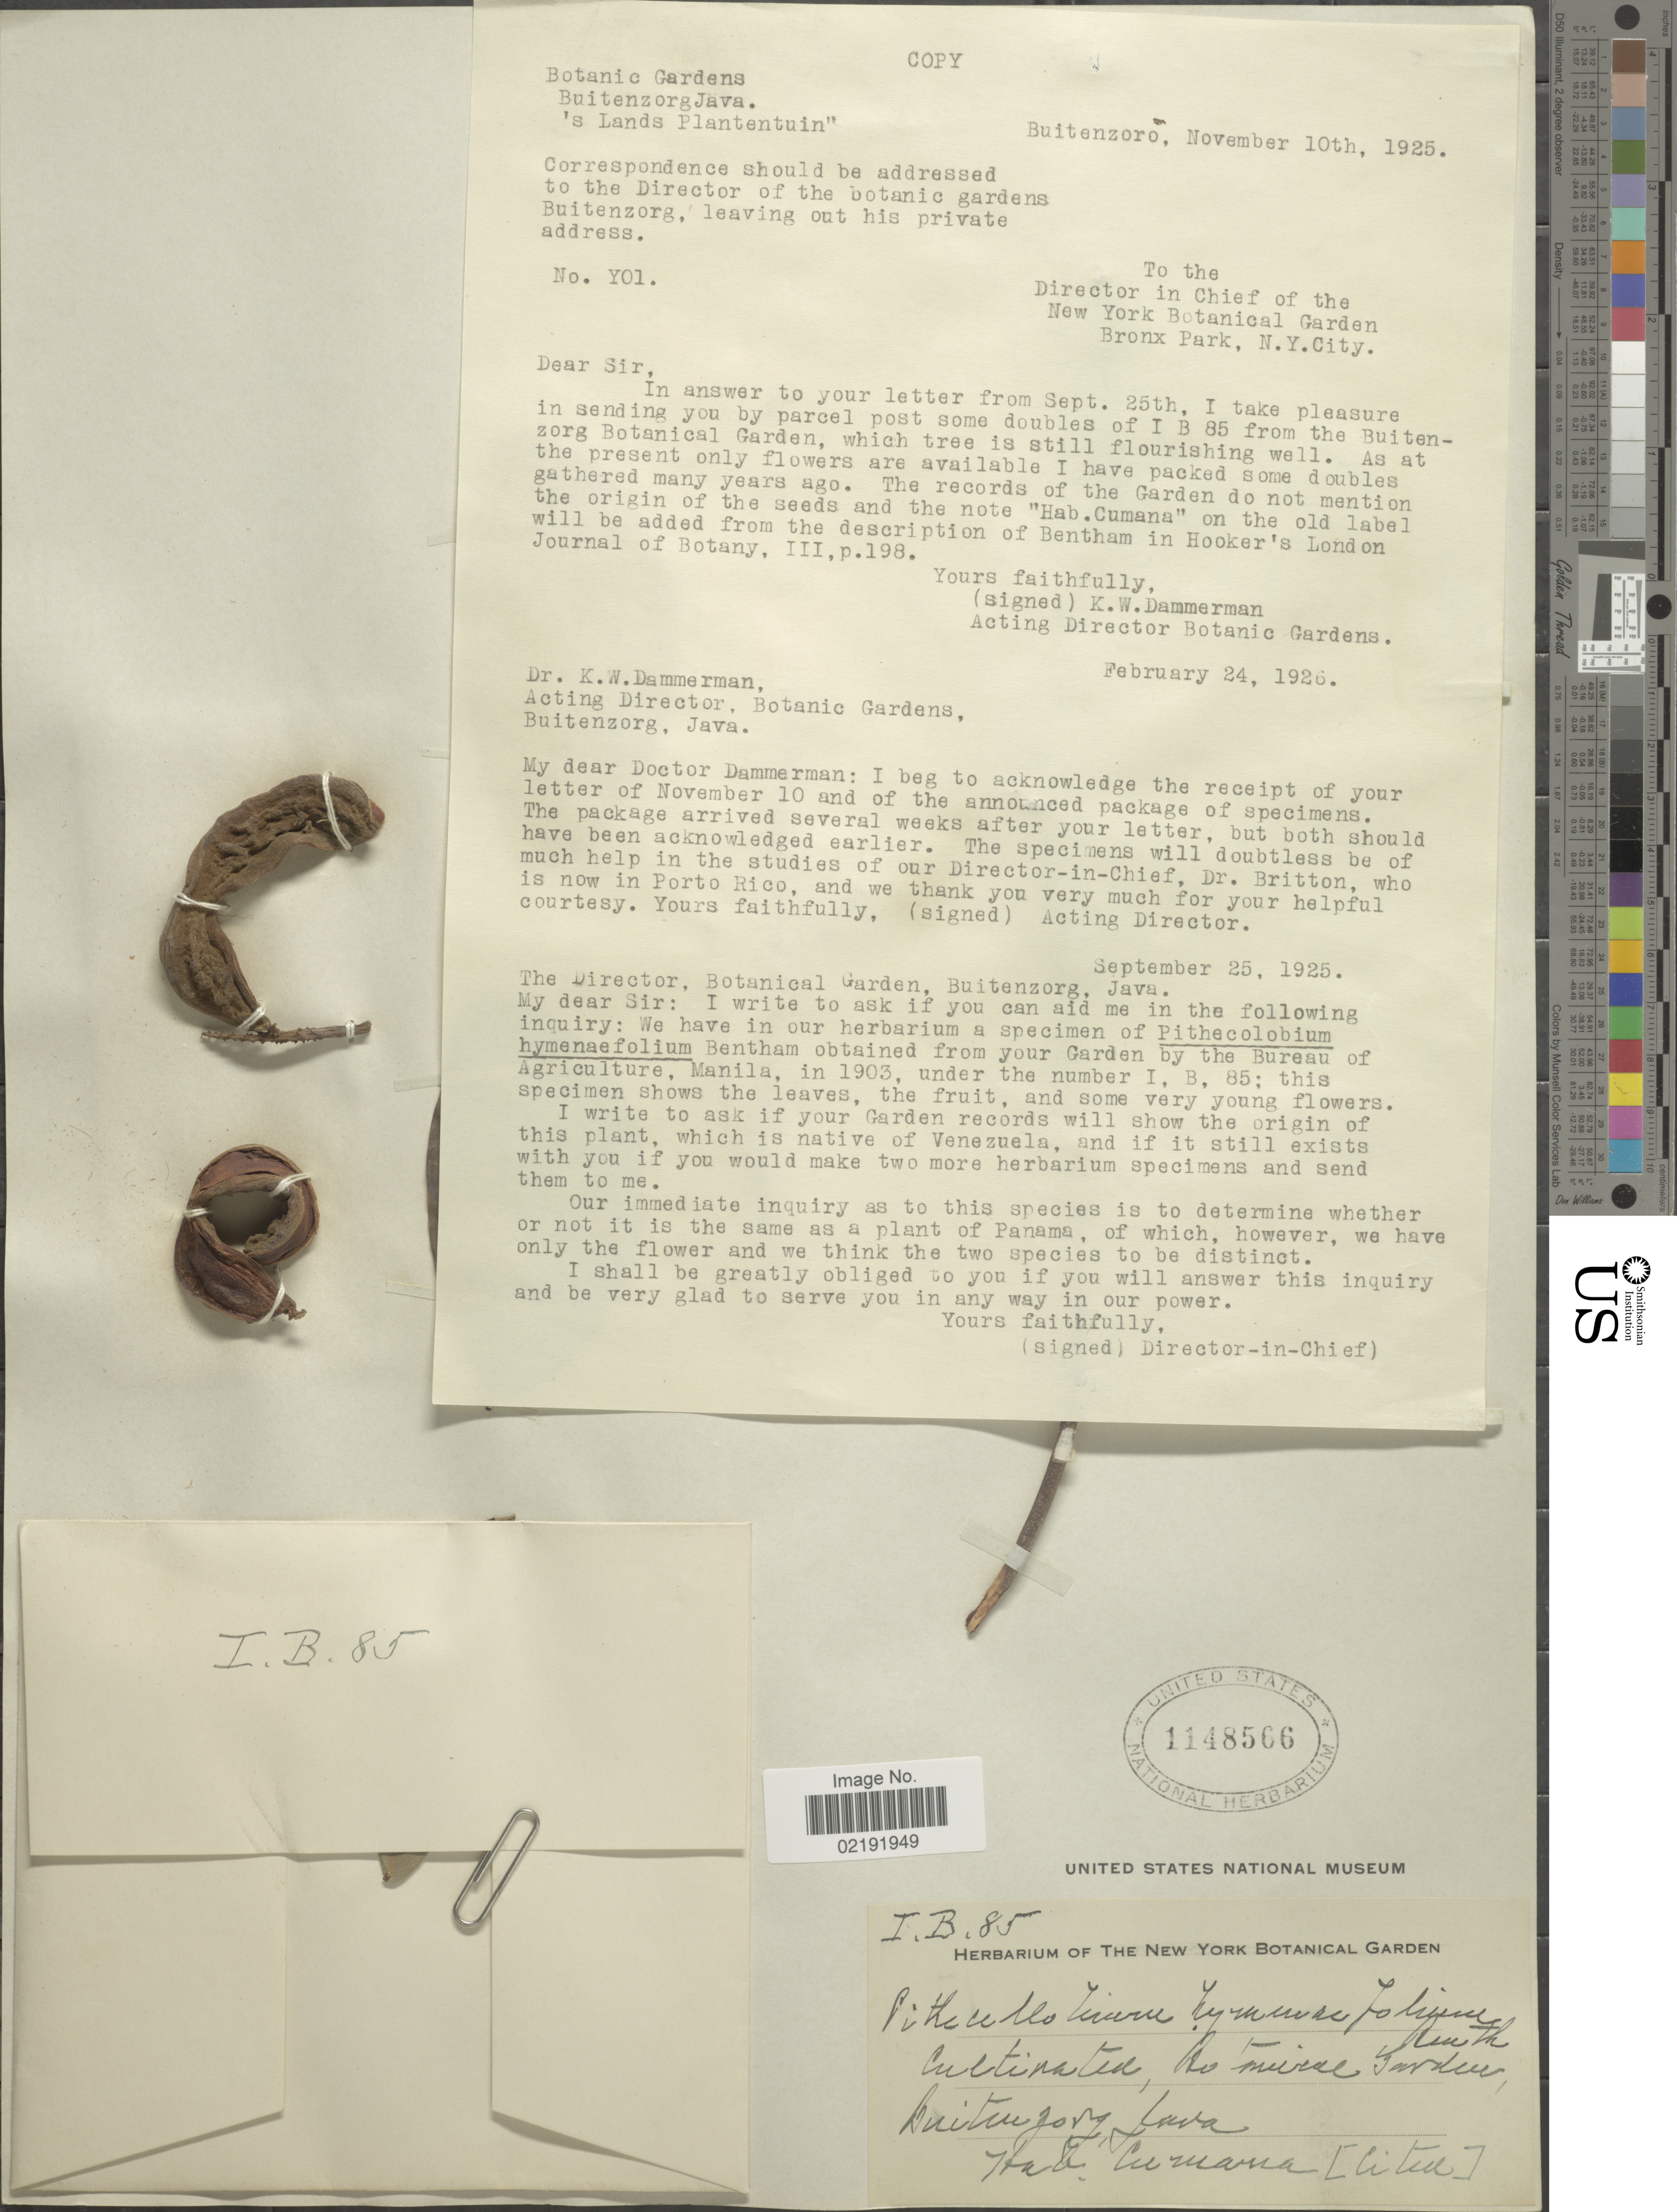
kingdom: Plantae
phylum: Tracheophyta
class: Magnoliopsida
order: Fabales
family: Fabaceae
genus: Pithecellobium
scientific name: Pithecellobium hymenaeifolium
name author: (Humb. & Bonpl. ex Willd.) Benth.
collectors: New York Botanical Gardens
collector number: IB85 ?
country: United States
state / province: New York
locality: Botanic Garden, Buitenzorg Java.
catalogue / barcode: US 1148566